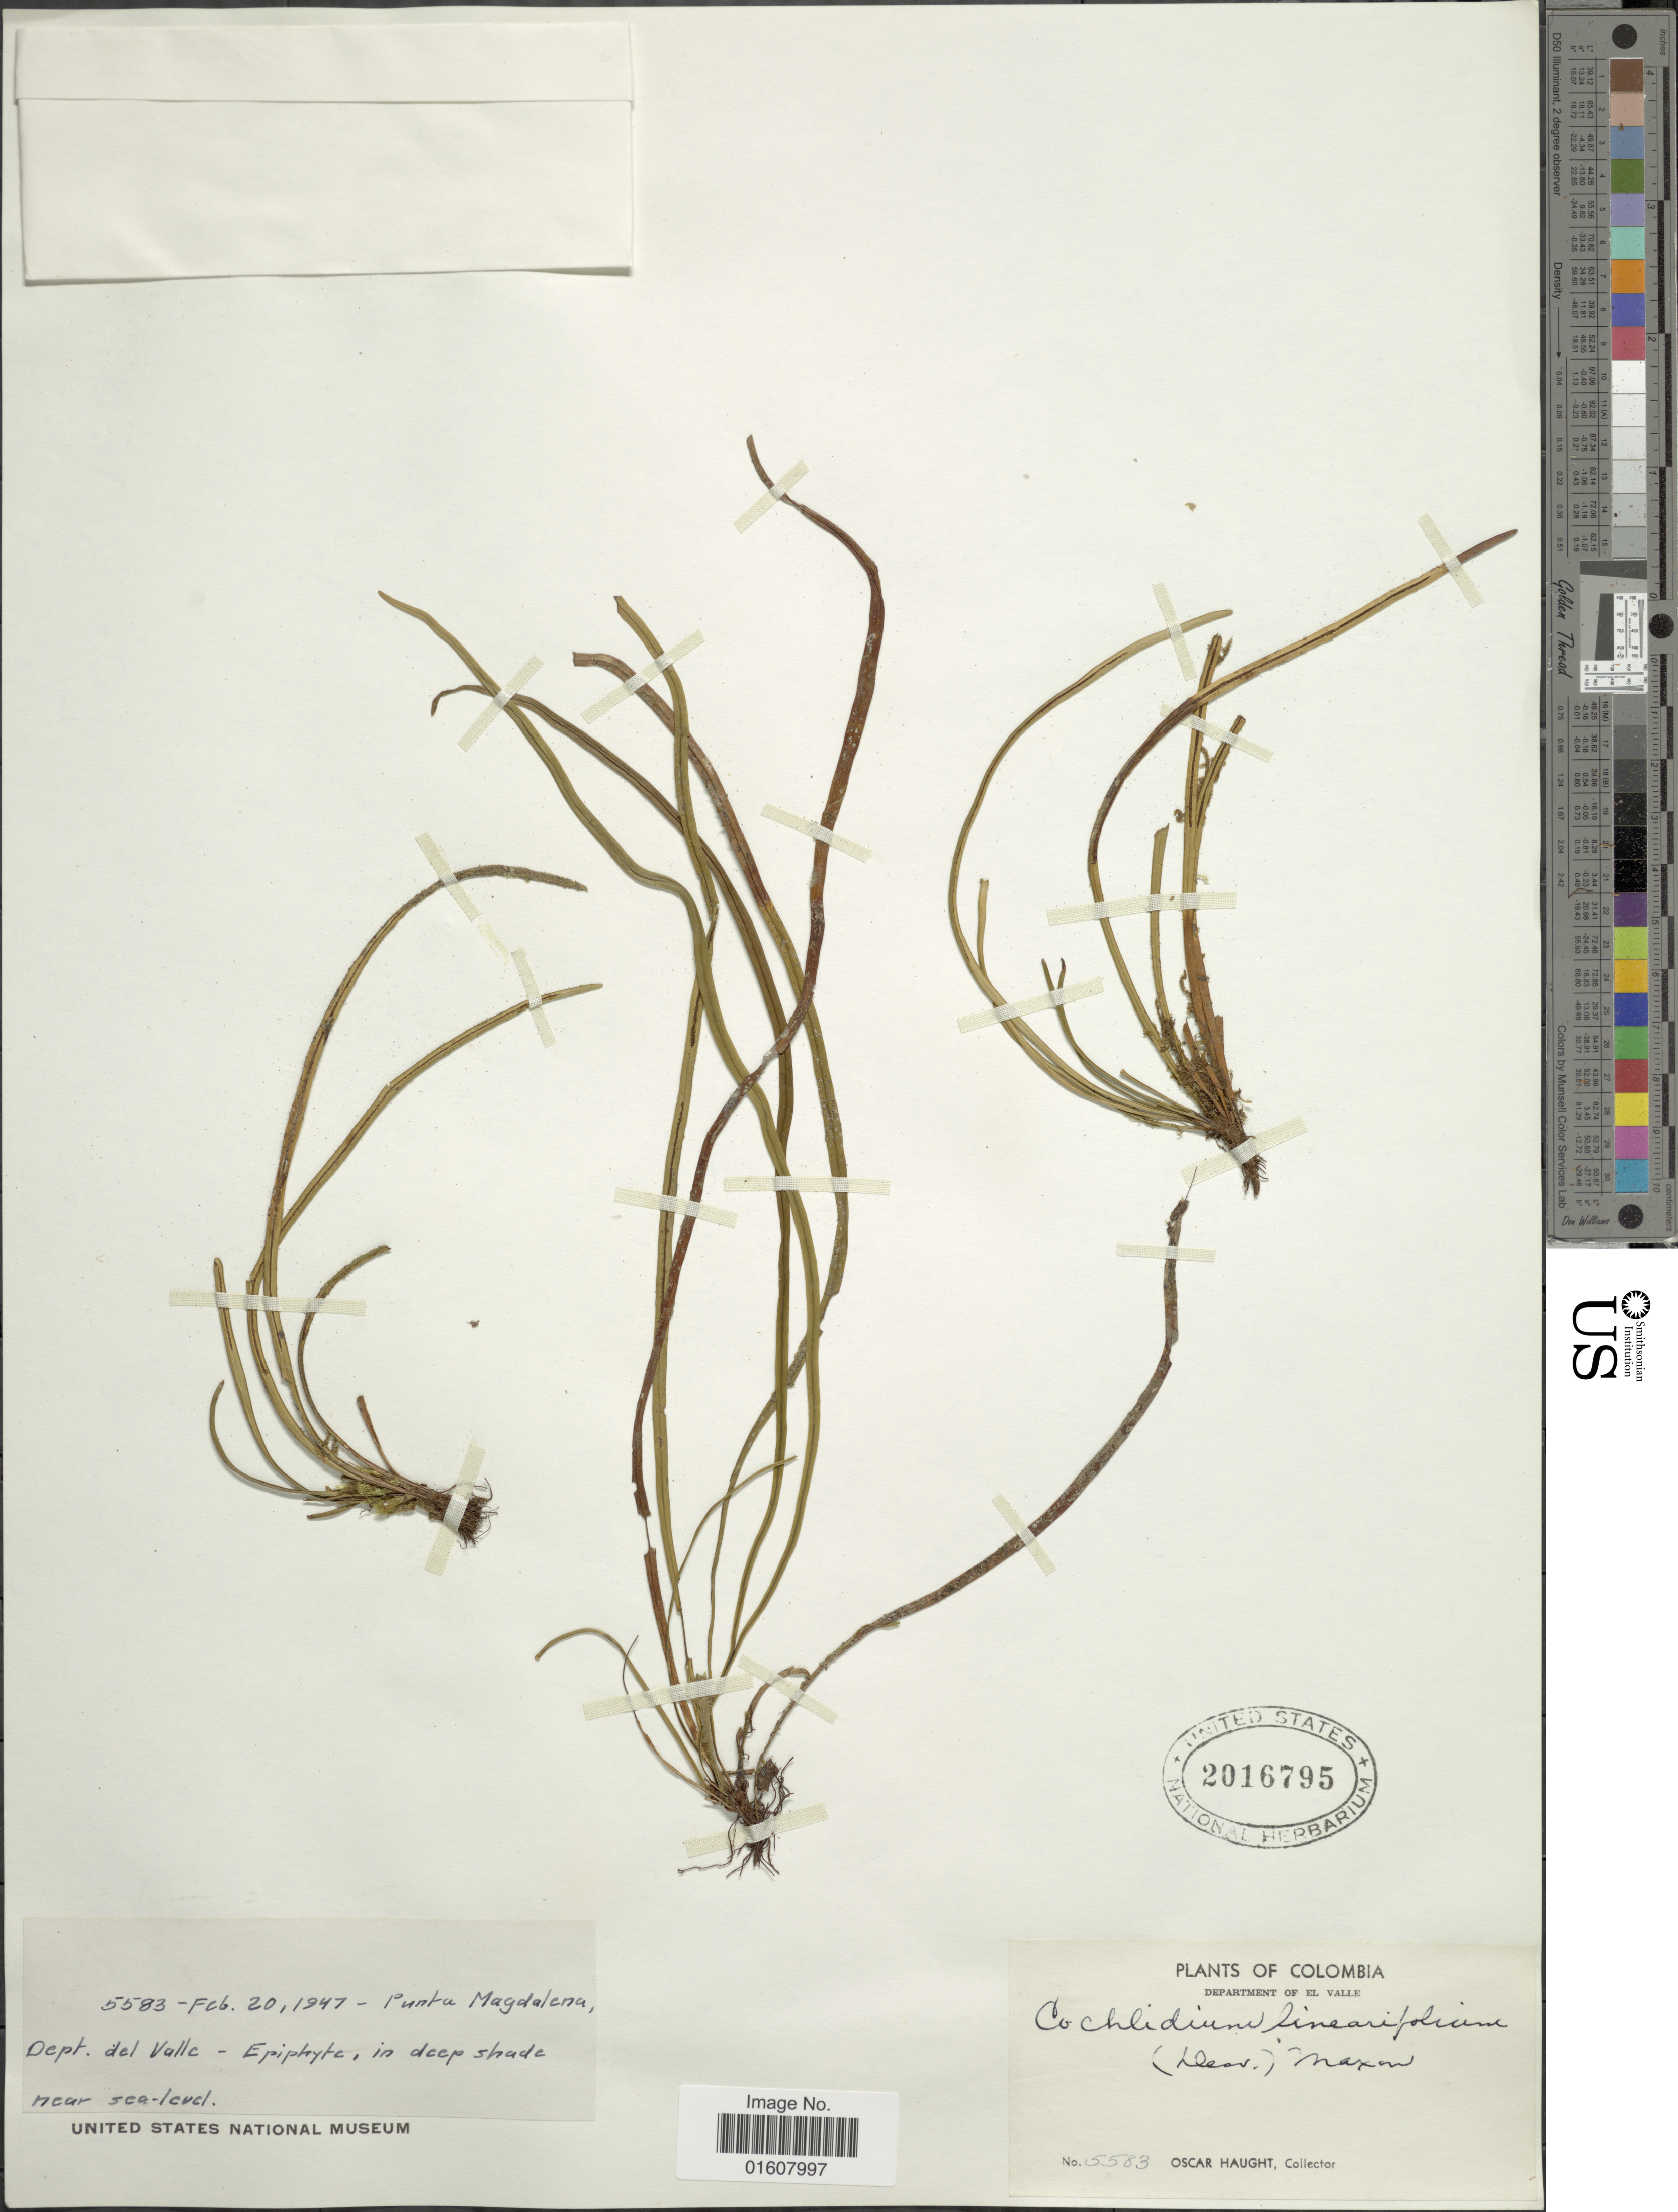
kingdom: Plantae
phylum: Tracheophyta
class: Polypodiopsida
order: Polypodiales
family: Polypodiaceae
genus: Cochlidium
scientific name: Cochlidium linearifolium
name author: (Desv.) Maxon ex C. Chr.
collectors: O. L. Haught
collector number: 5583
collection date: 1947-02-20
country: Colombia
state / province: Valle del Cauca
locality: Punta Magdalena, Dept. del Valle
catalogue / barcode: US 2016795